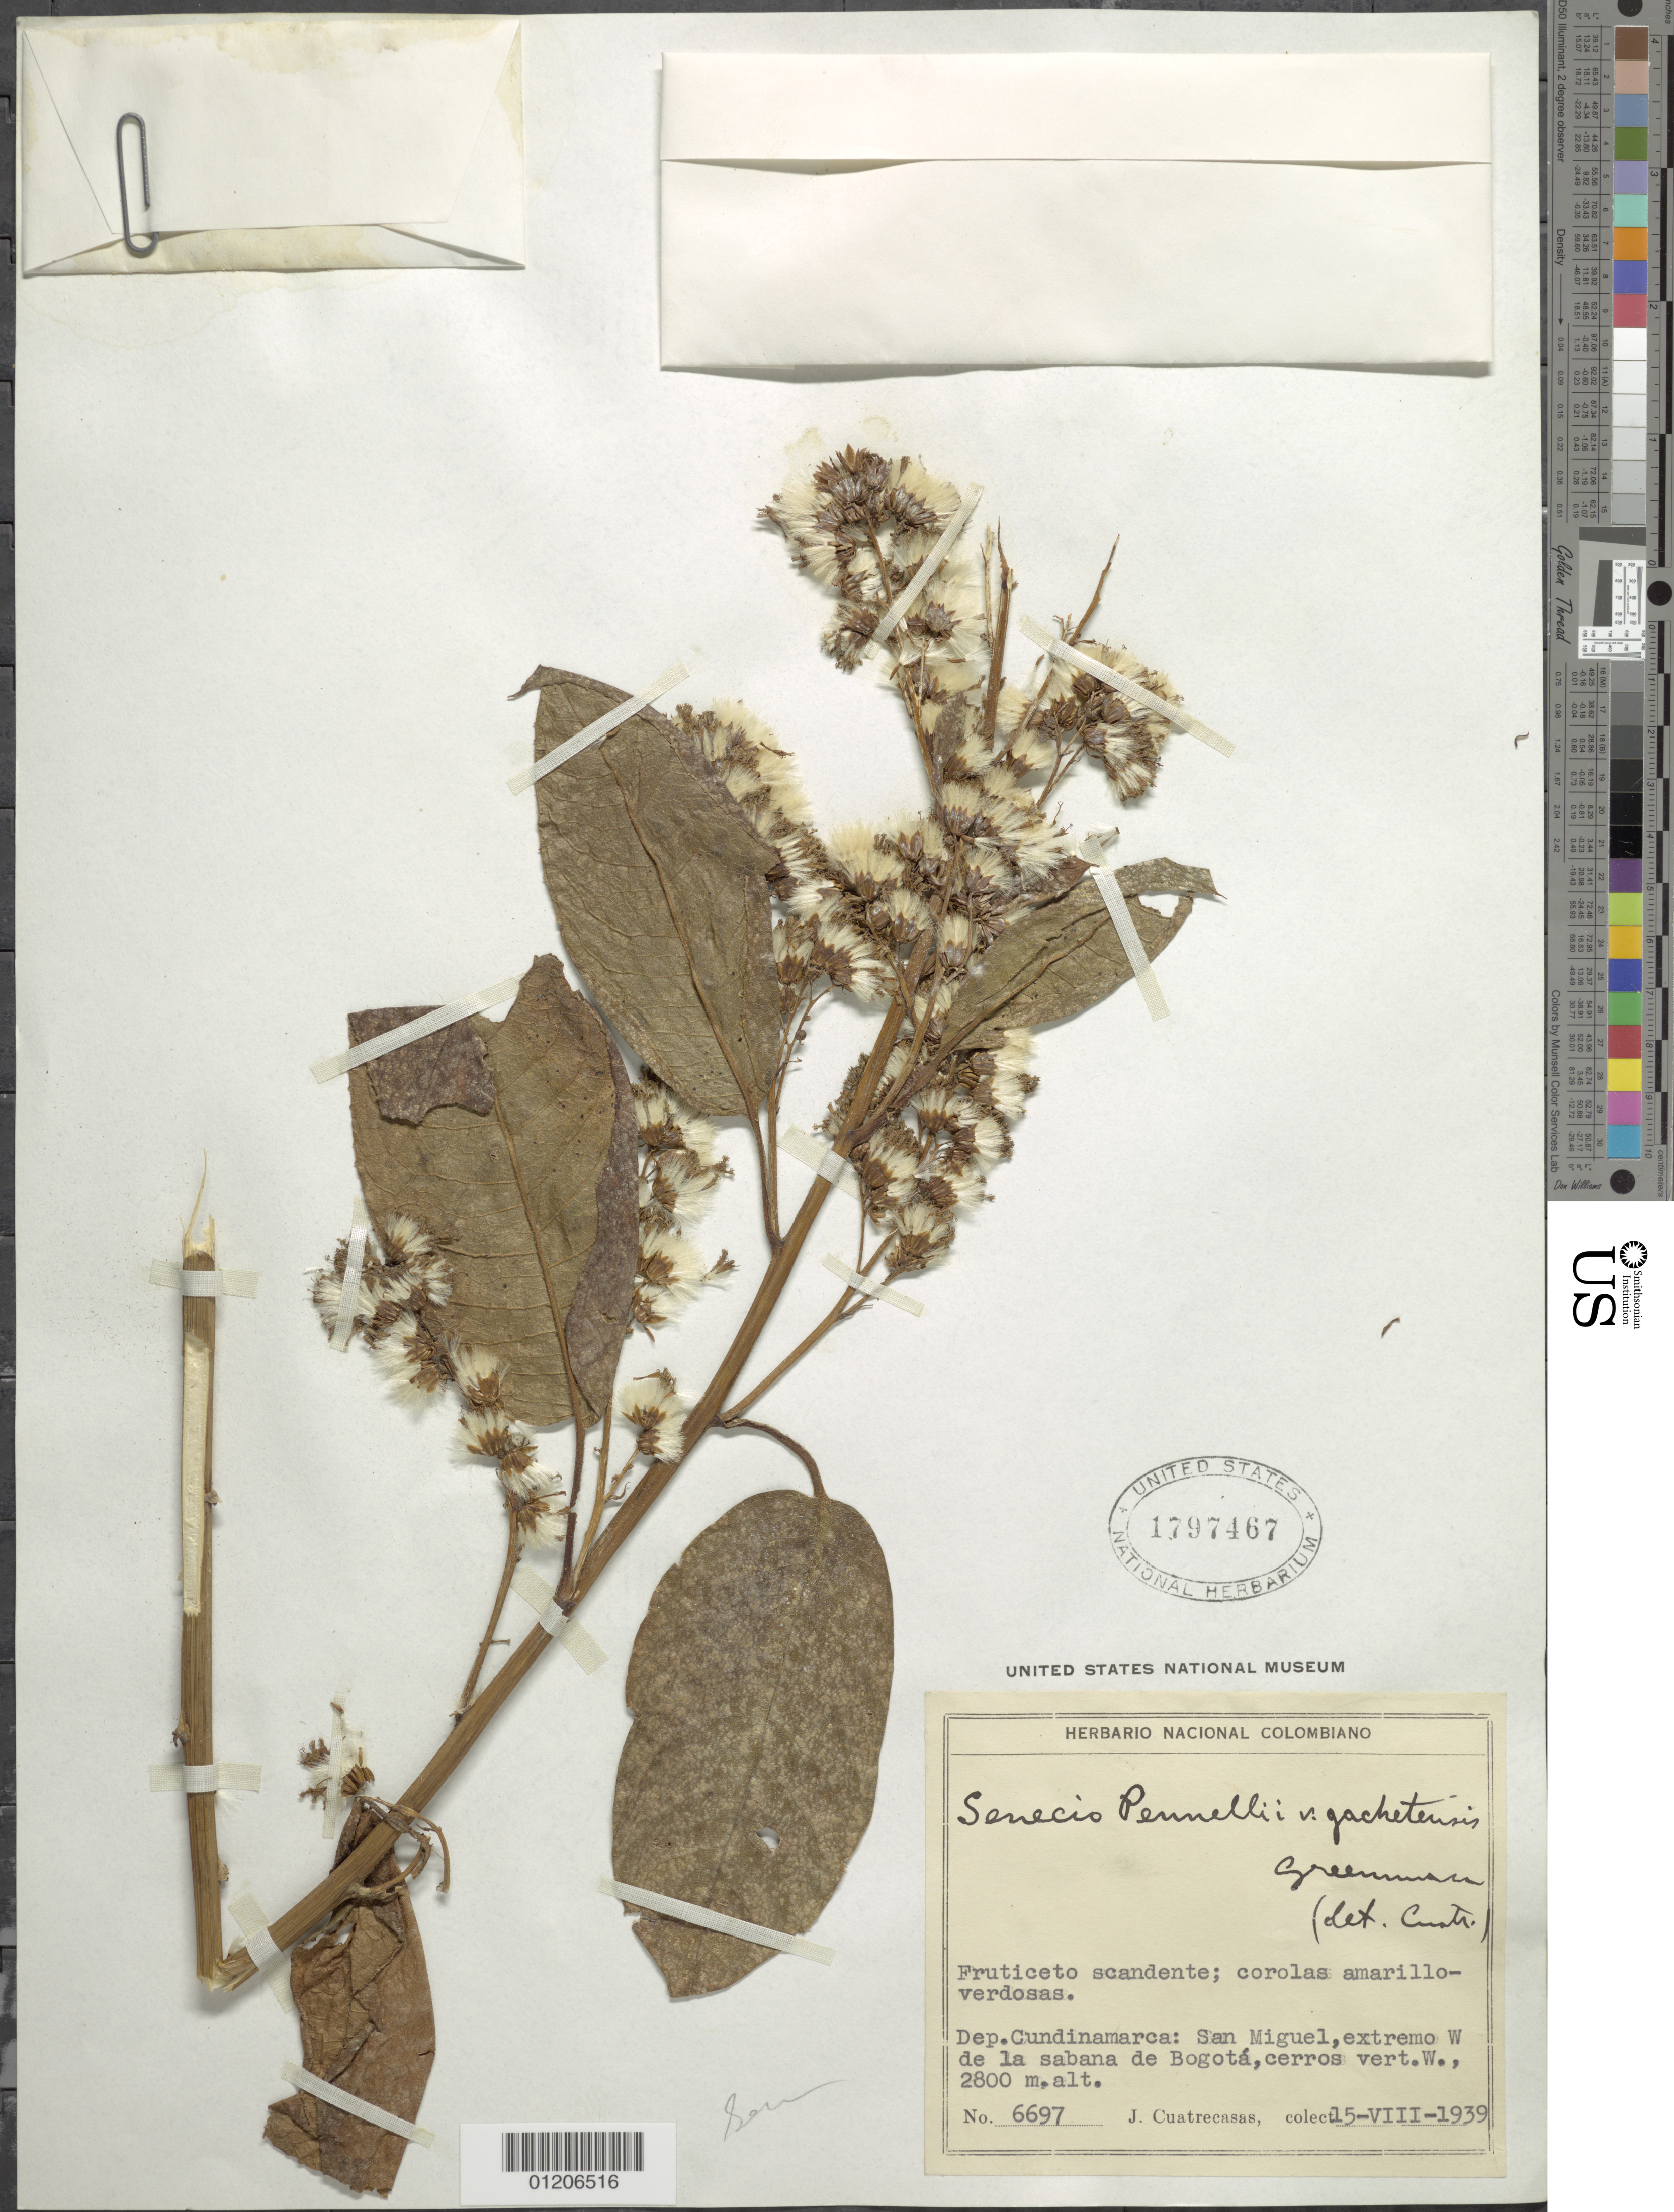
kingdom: Plantae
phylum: Tracheophyta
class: Magnoliopsida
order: Asterales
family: Asteraceae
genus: Pentacalia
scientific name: Pentacalia kleinioides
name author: (Kunth) Cuatrec.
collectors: J. Cuatrecasas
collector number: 6697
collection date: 1939-08-15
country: Colombia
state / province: Cundinamarca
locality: San Miguel, extremo W de la sabana de Bogotám cerris vert, W.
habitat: sabana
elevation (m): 2800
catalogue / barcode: US 1797467